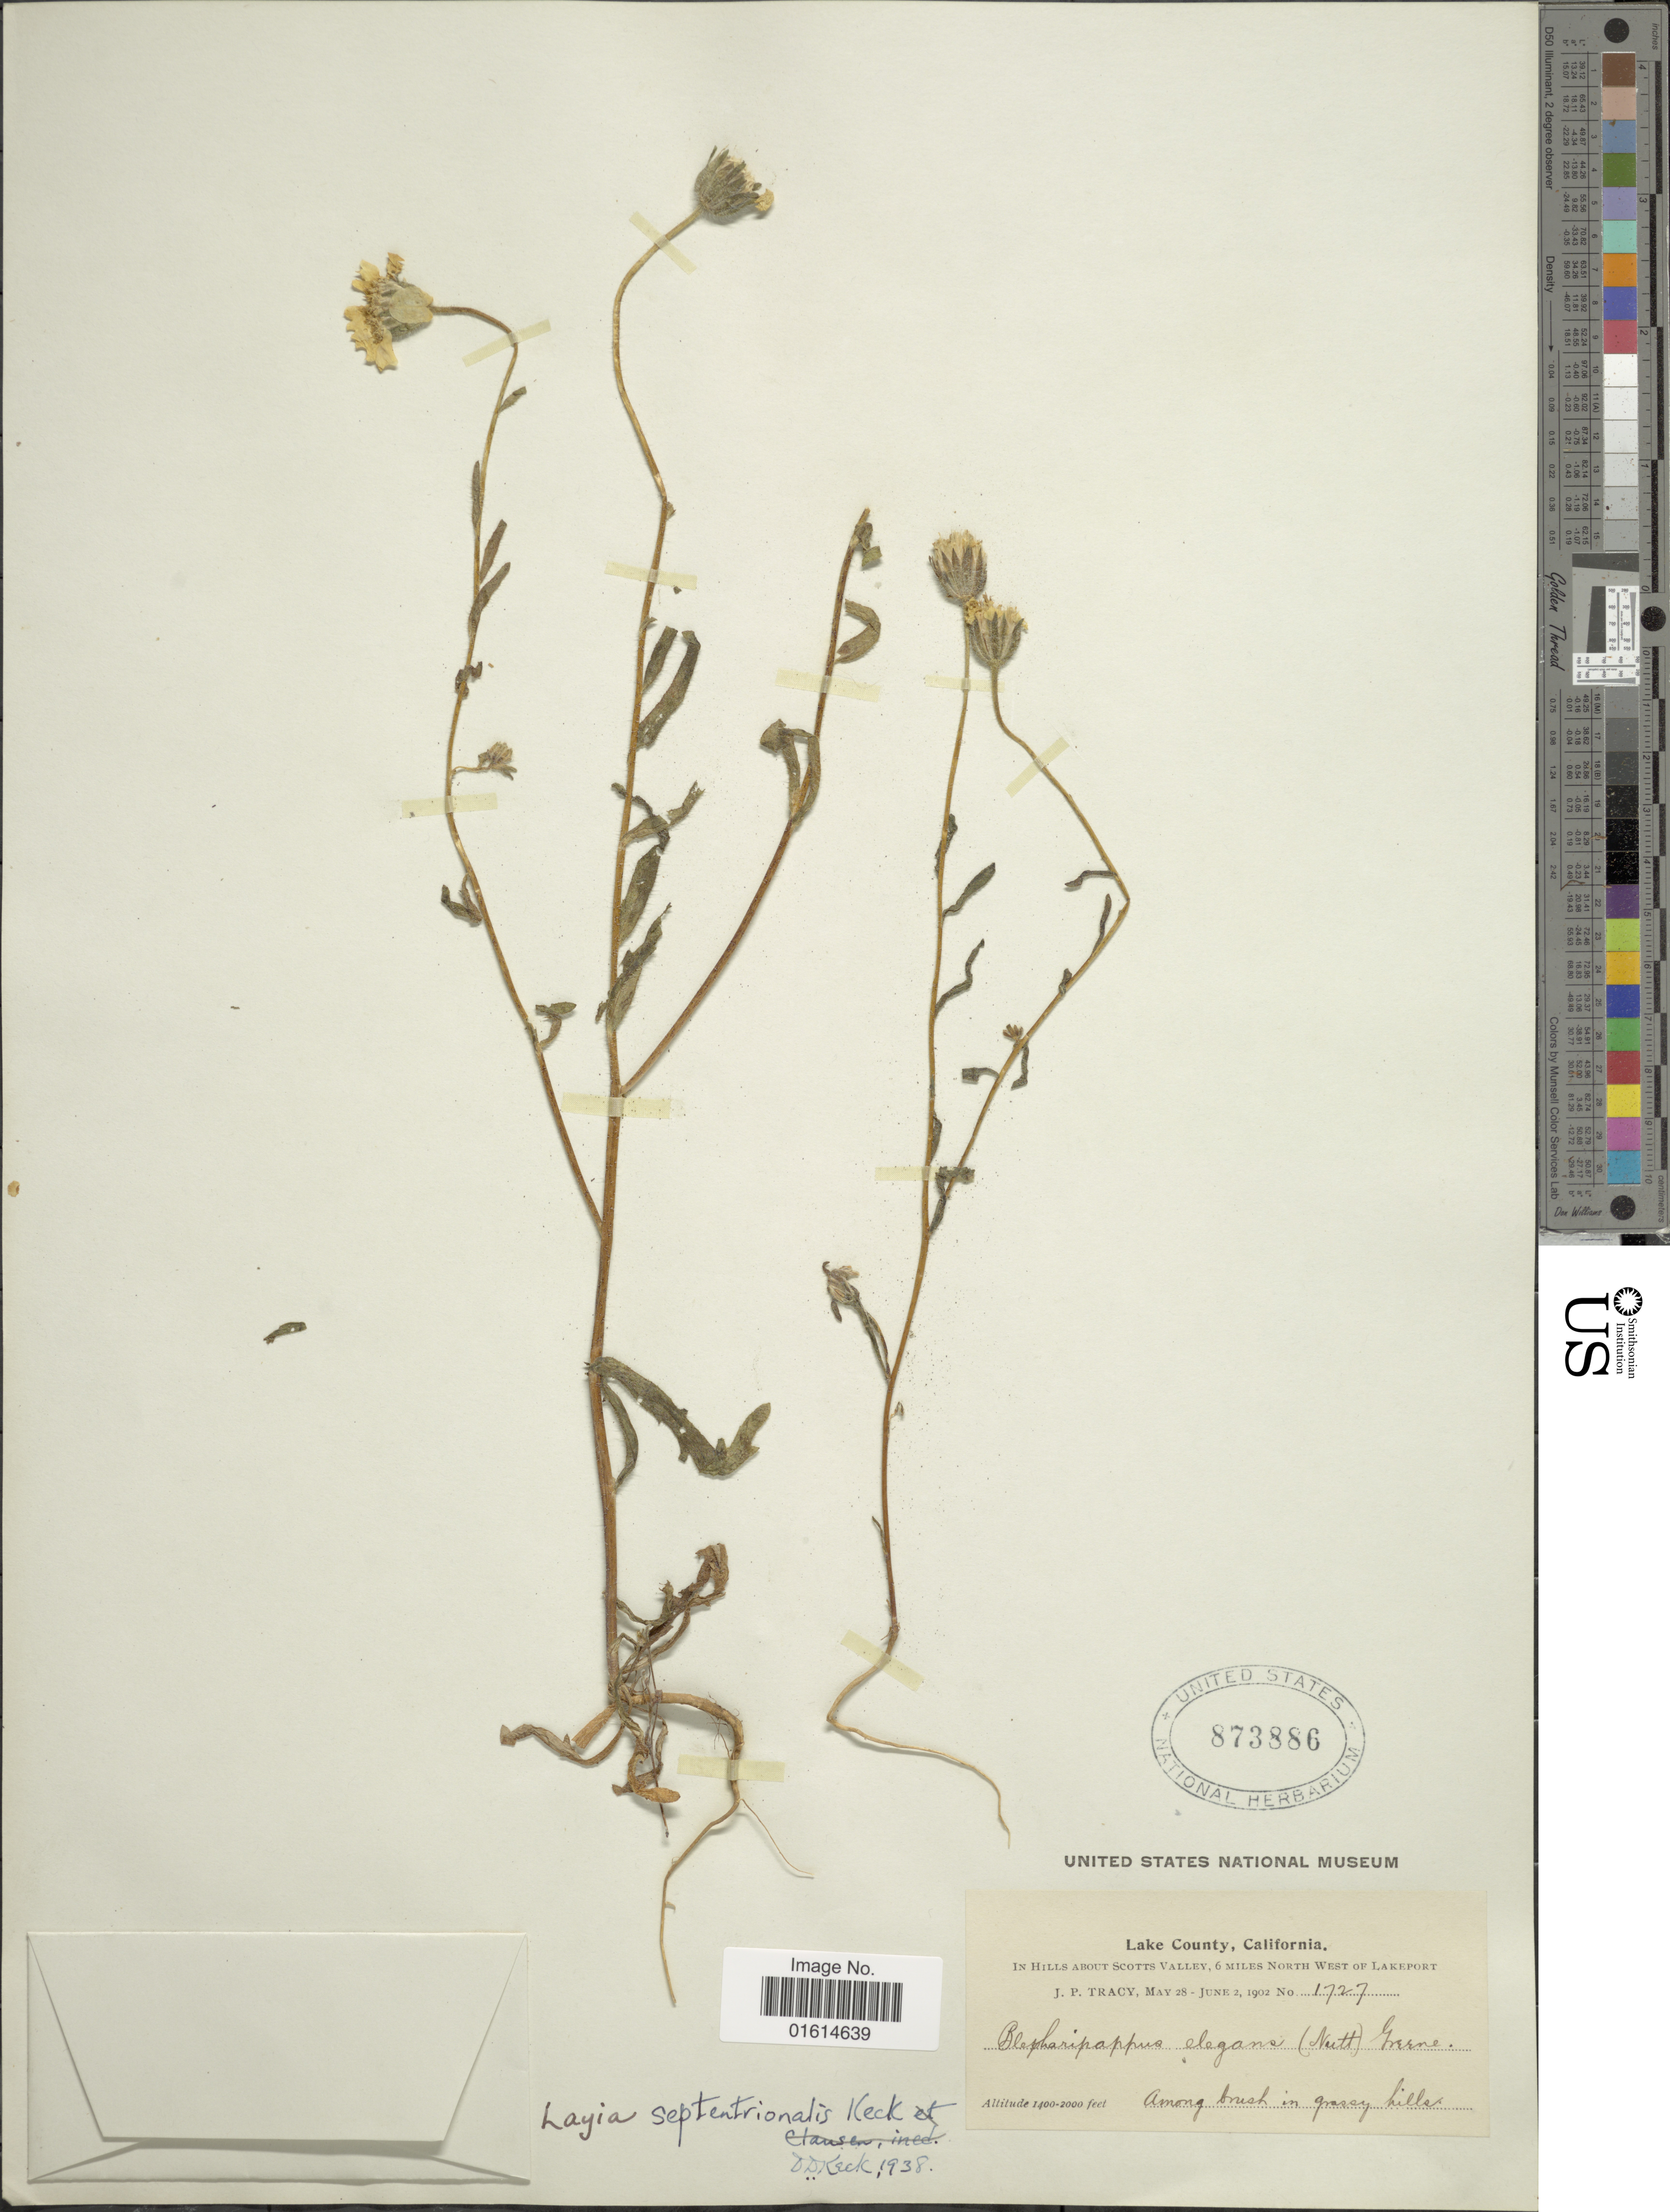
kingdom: Plantae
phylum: Tracheophyta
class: Magnoliopsida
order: Asterales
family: Asteraceae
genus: Layia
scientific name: Layia septentrionalis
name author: D.D. Keck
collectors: J. Tracy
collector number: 1727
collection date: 1902-05-28/1902-06-02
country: United States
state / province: California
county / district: Lake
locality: Lake County, hills about Scotts Valley, 6 miles North West of Lakeport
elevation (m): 427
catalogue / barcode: US 873886